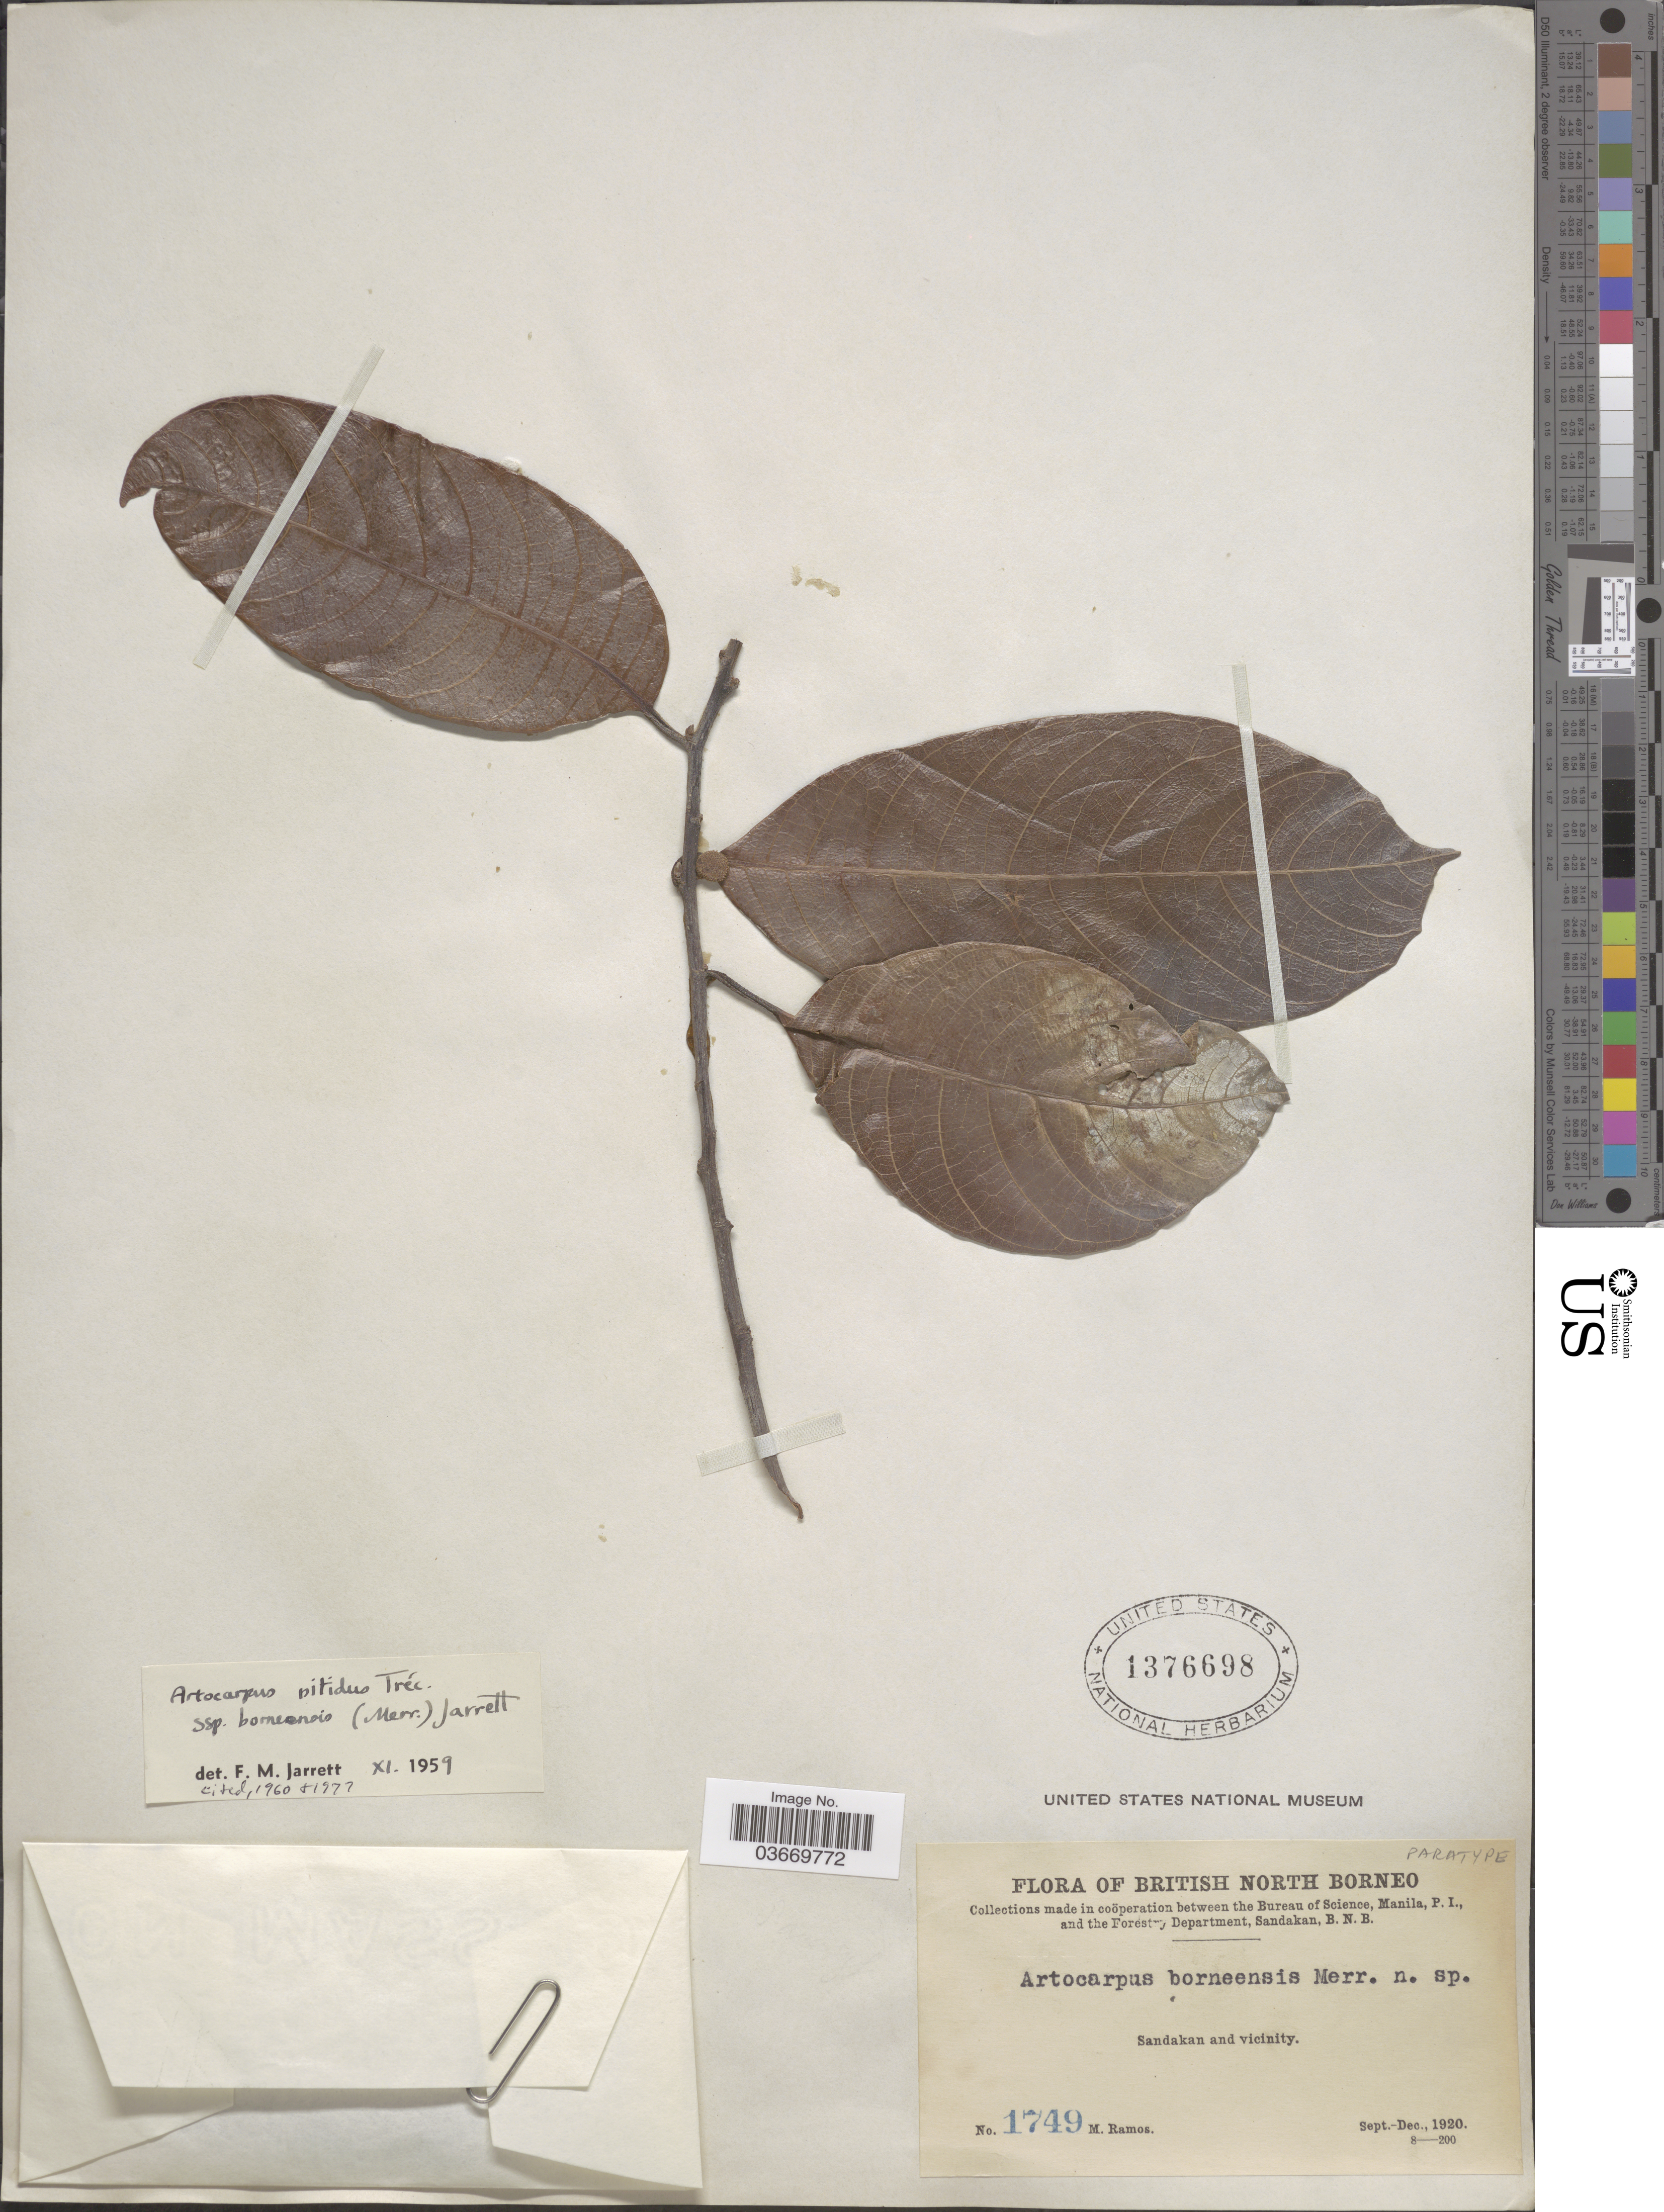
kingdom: Plantae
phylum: Tracheophyta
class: Magnoliopsida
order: Rosales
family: Moraceae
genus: Artocarpus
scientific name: Artocarpus nitidus subsp. borneensis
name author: (Merr.) F.M. Jarrett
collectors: M. Ramos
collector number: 1749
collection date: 1920-09/1920-12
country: Malaysia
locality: British North Borneo. Sandakan and vicinity.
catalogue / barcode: US 1376698